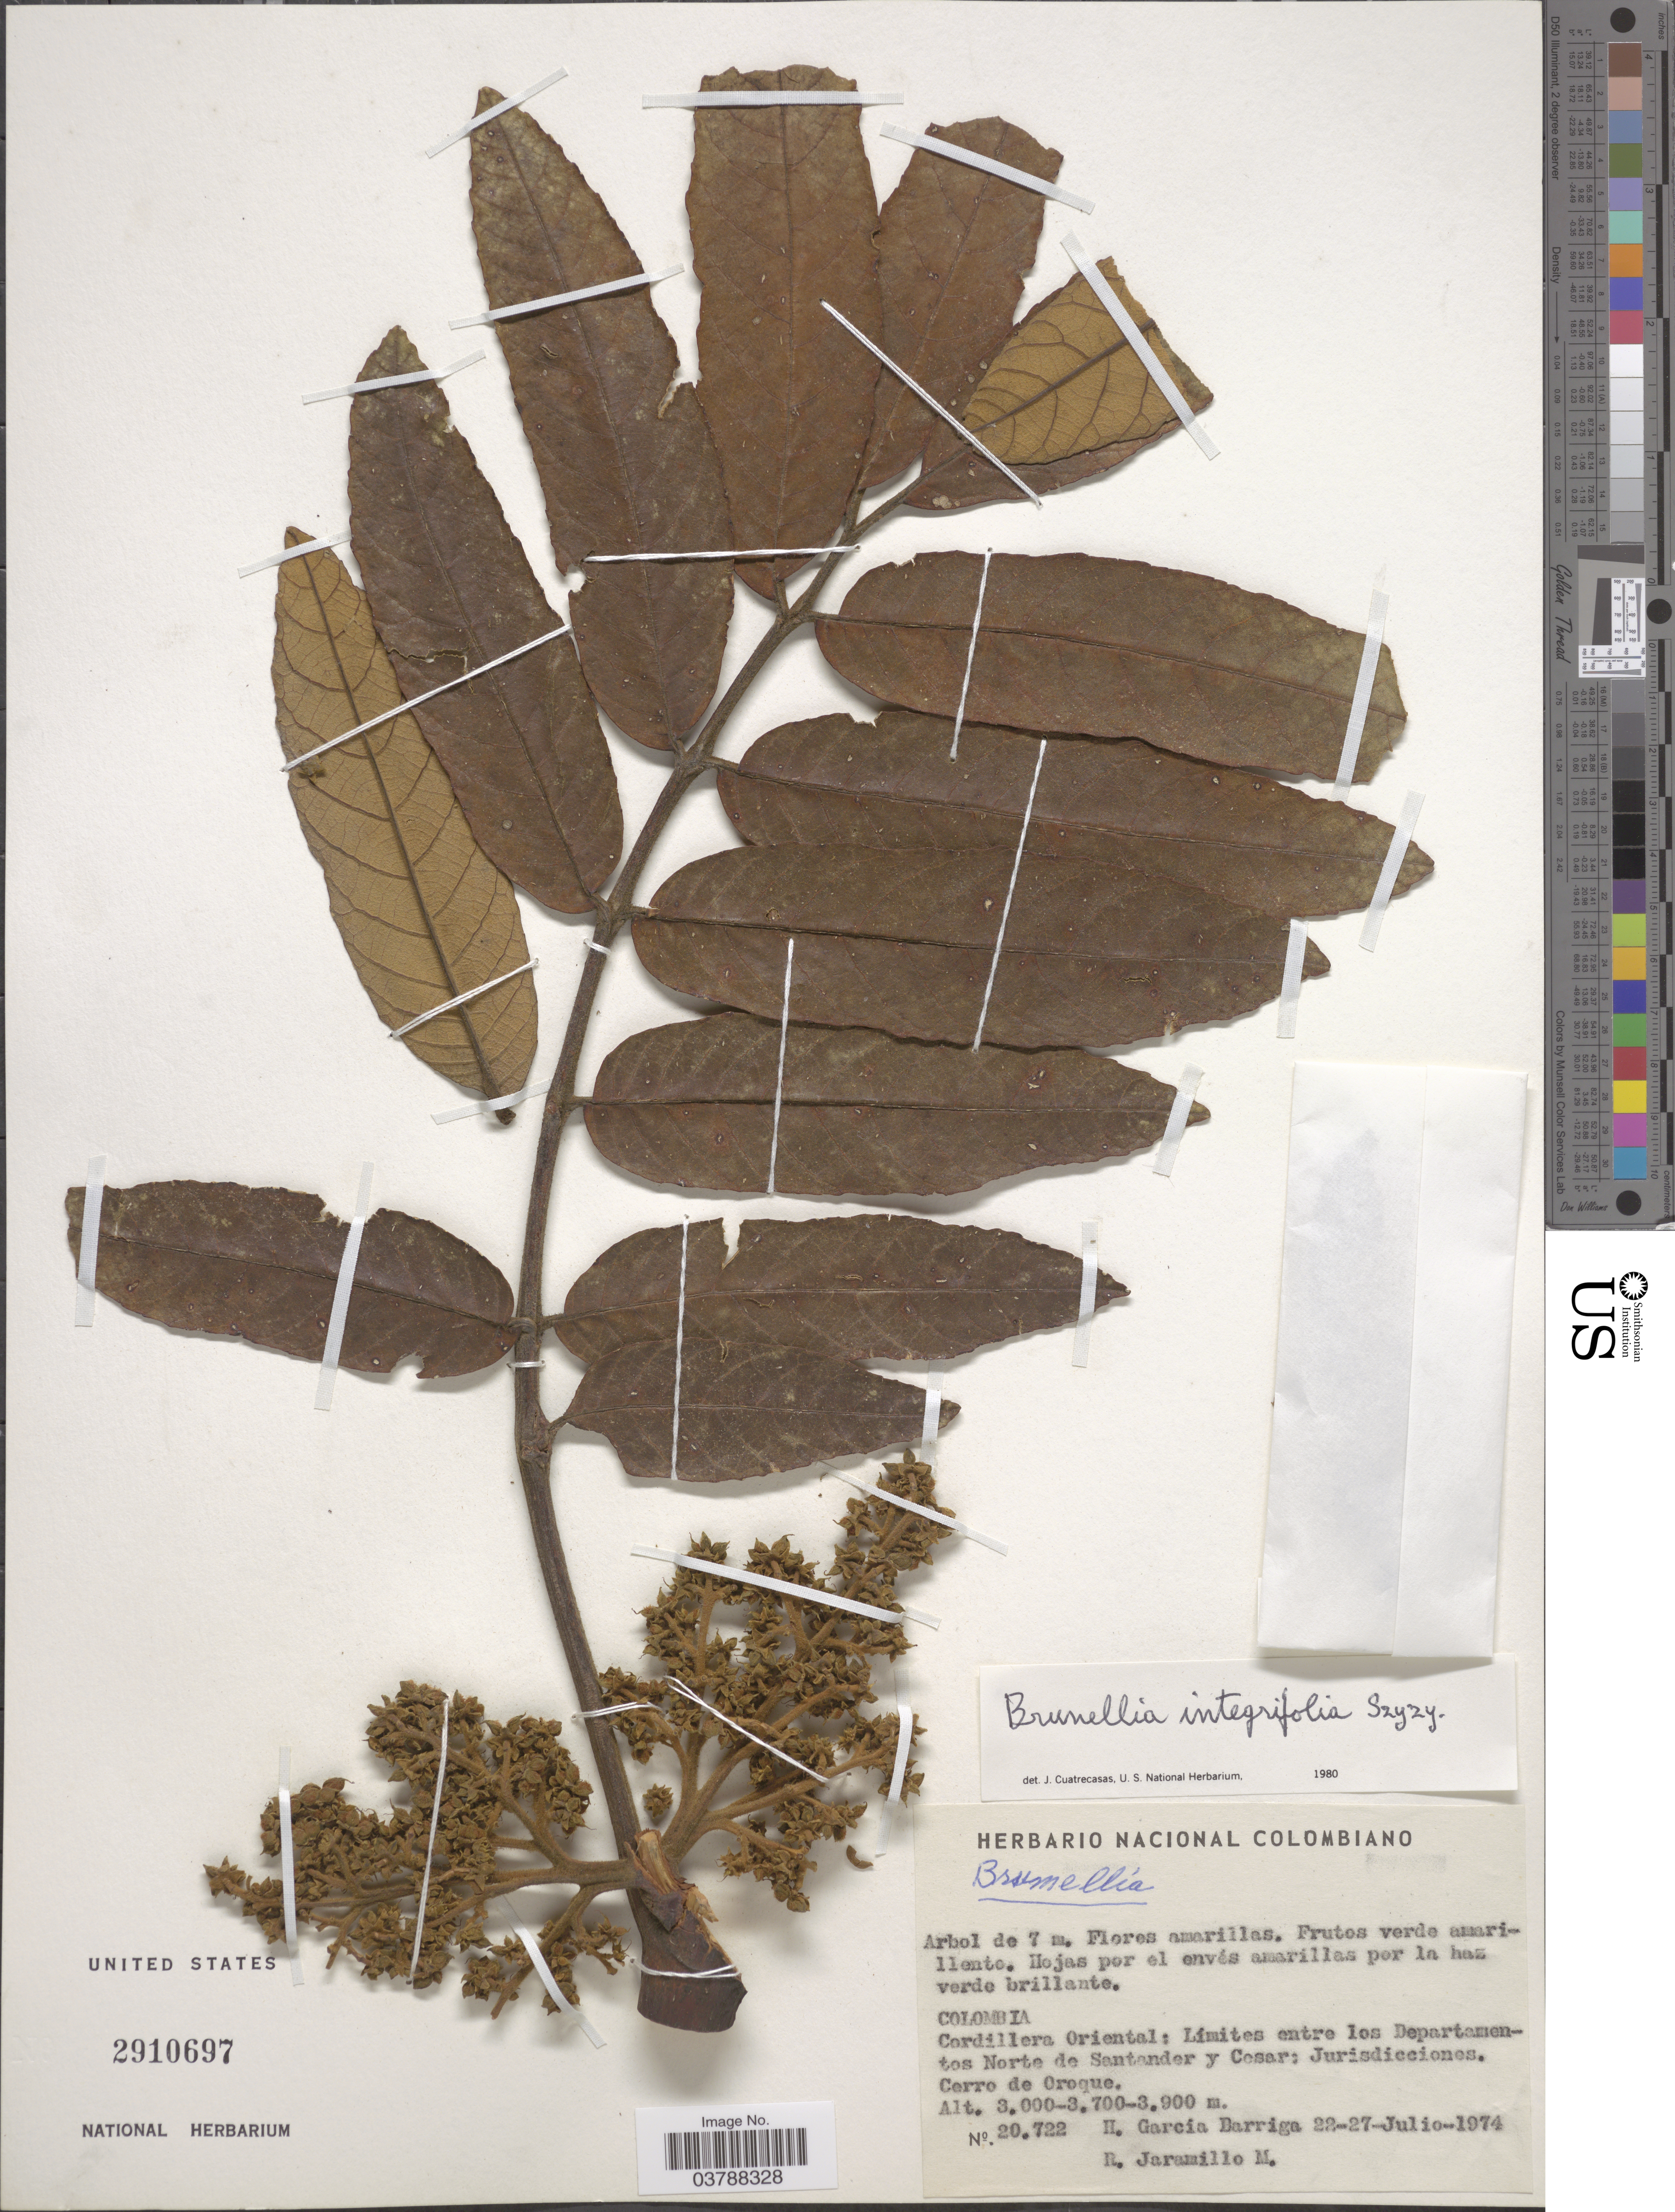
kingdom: Plantae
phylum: Tracheophyta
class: Magnoliopsida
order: Oxalidales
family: Brunelliaceae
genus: Brunellia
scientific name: Brunellia integrifolia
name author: Szyszyl.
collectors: H. García Barriga & R. Jaramillo M.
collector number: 20722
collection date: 1974-07-22/1974-07-27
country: Colombia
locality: Cordillera Oriental: Límites entre los Departamentos Norte de Santander y Cesar: Jurisdicciones. Cerro de Oroque.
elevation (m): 3000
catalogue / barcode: US 2910697